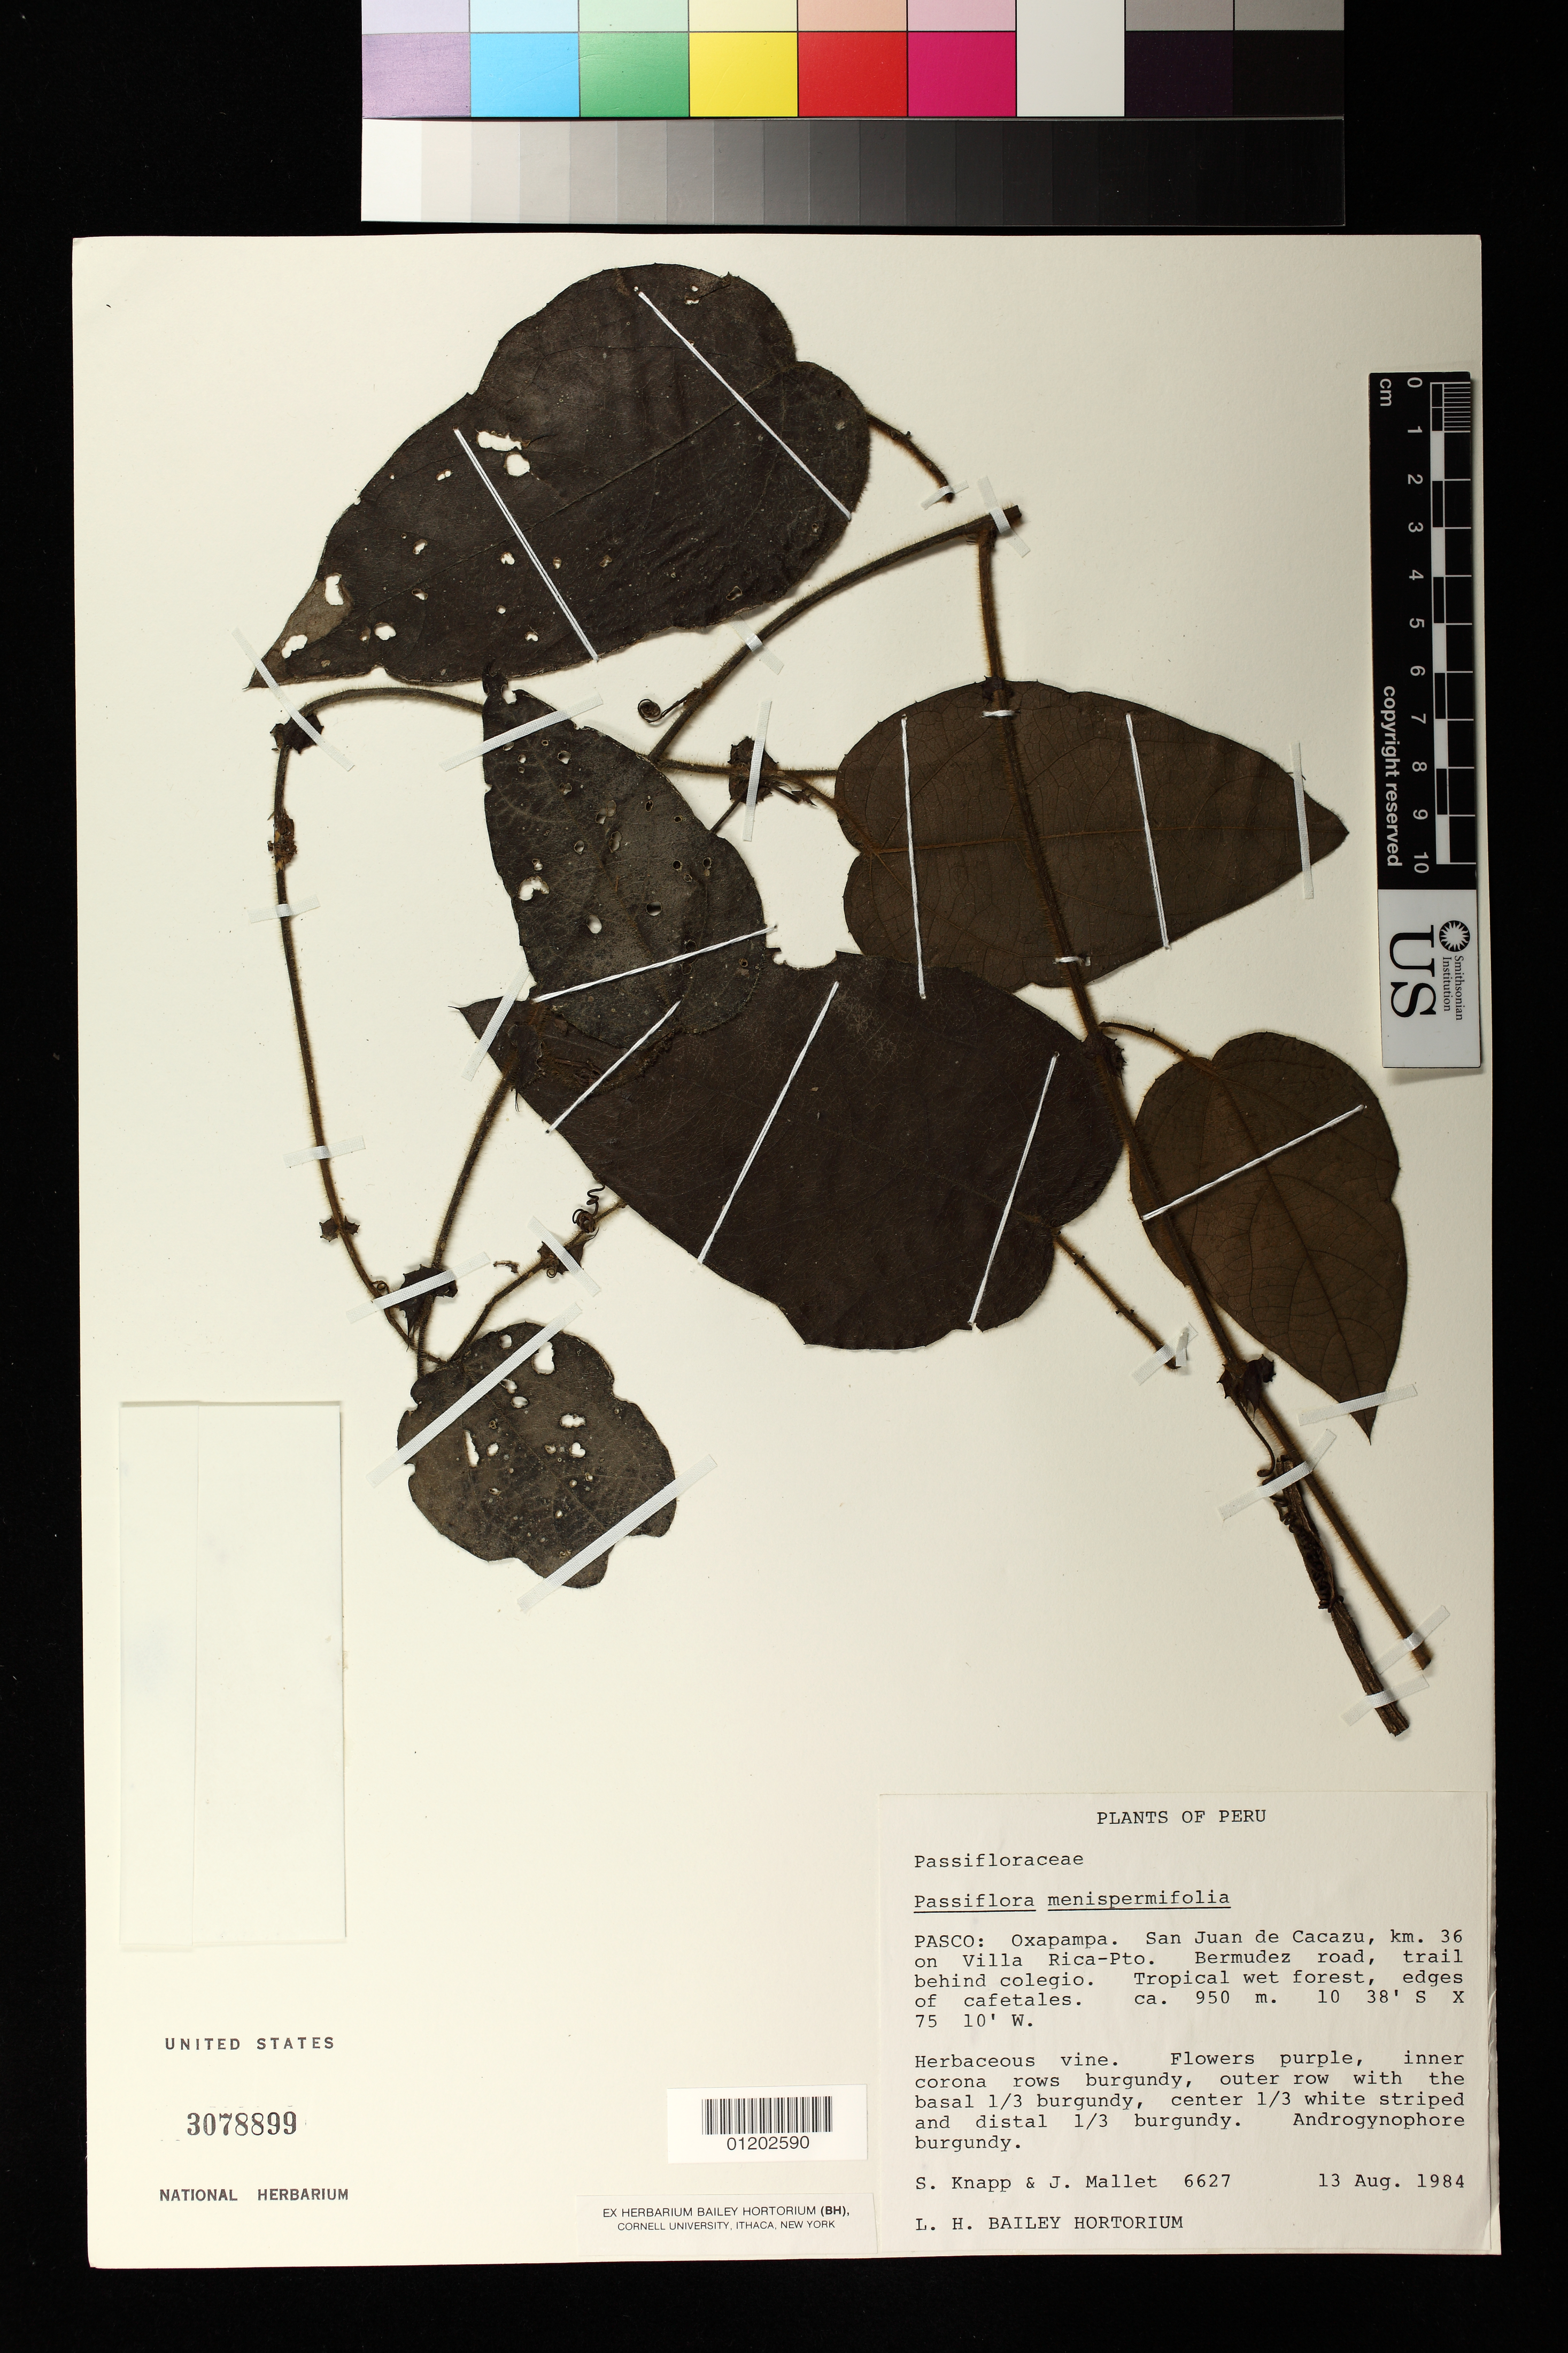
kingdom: Plantae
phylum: Tracheophyta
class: Magnoliopsida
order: Malpighiales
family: Passifloraceae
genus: Passiflora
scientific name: Passiflora menispermifolia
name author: Kunth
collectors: S. Knapp & J. Mallet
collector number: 6627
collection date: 1984-08-13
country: Peru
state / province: Pasco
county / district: Oxapampa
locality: San Juan de Cacazu, km. 36 on Villa Rica-Pto. Bermudez road, trail behind colegio. Tropical wet forest, edges of cafetales.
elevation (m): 950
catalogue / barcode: US 3078899